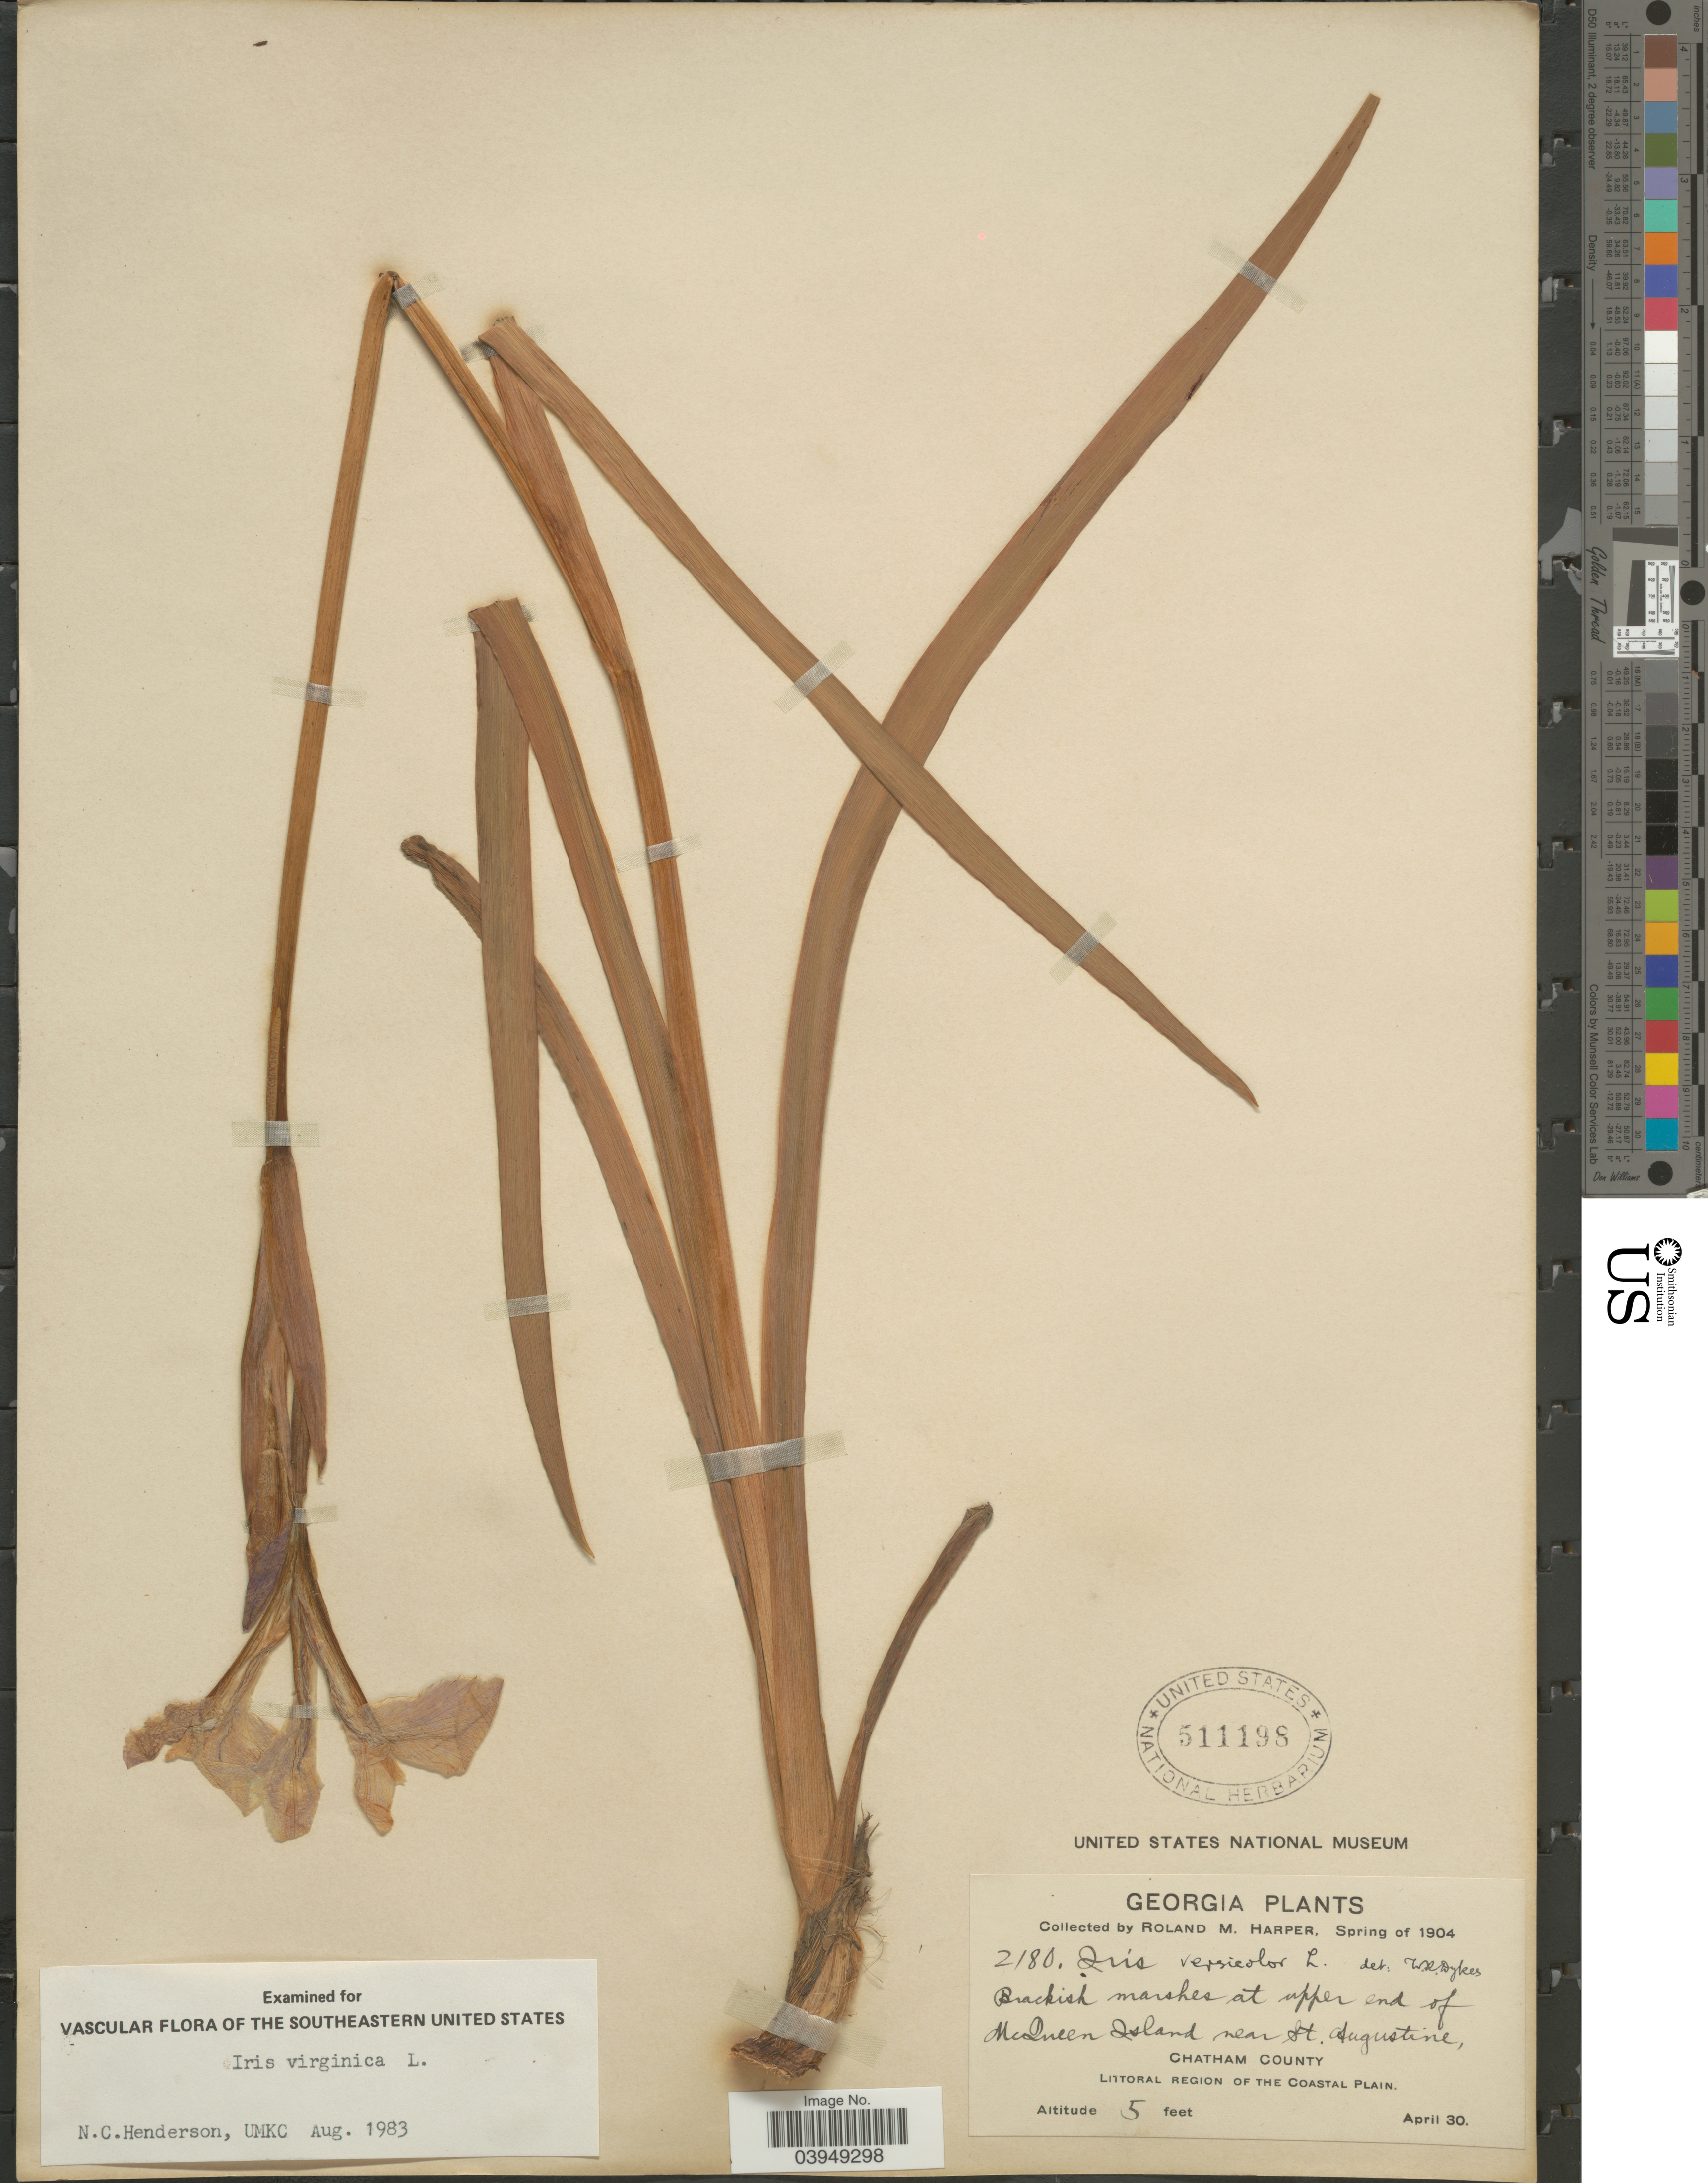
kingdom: Plantae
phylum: Tracheophyta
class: Liliopsida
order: Asparagales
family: Iridaceae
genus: Iris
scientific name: Iris virginica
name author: L.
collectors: R. M. Harper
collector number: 2180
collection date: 1904-04-30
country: United States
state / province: Georgia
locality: Brackish marshes at upper end of McQueen Island near St. Augustine, Chatham County. Littoral Region of the Coastal Plain.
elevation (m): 2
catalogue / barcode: US 511198